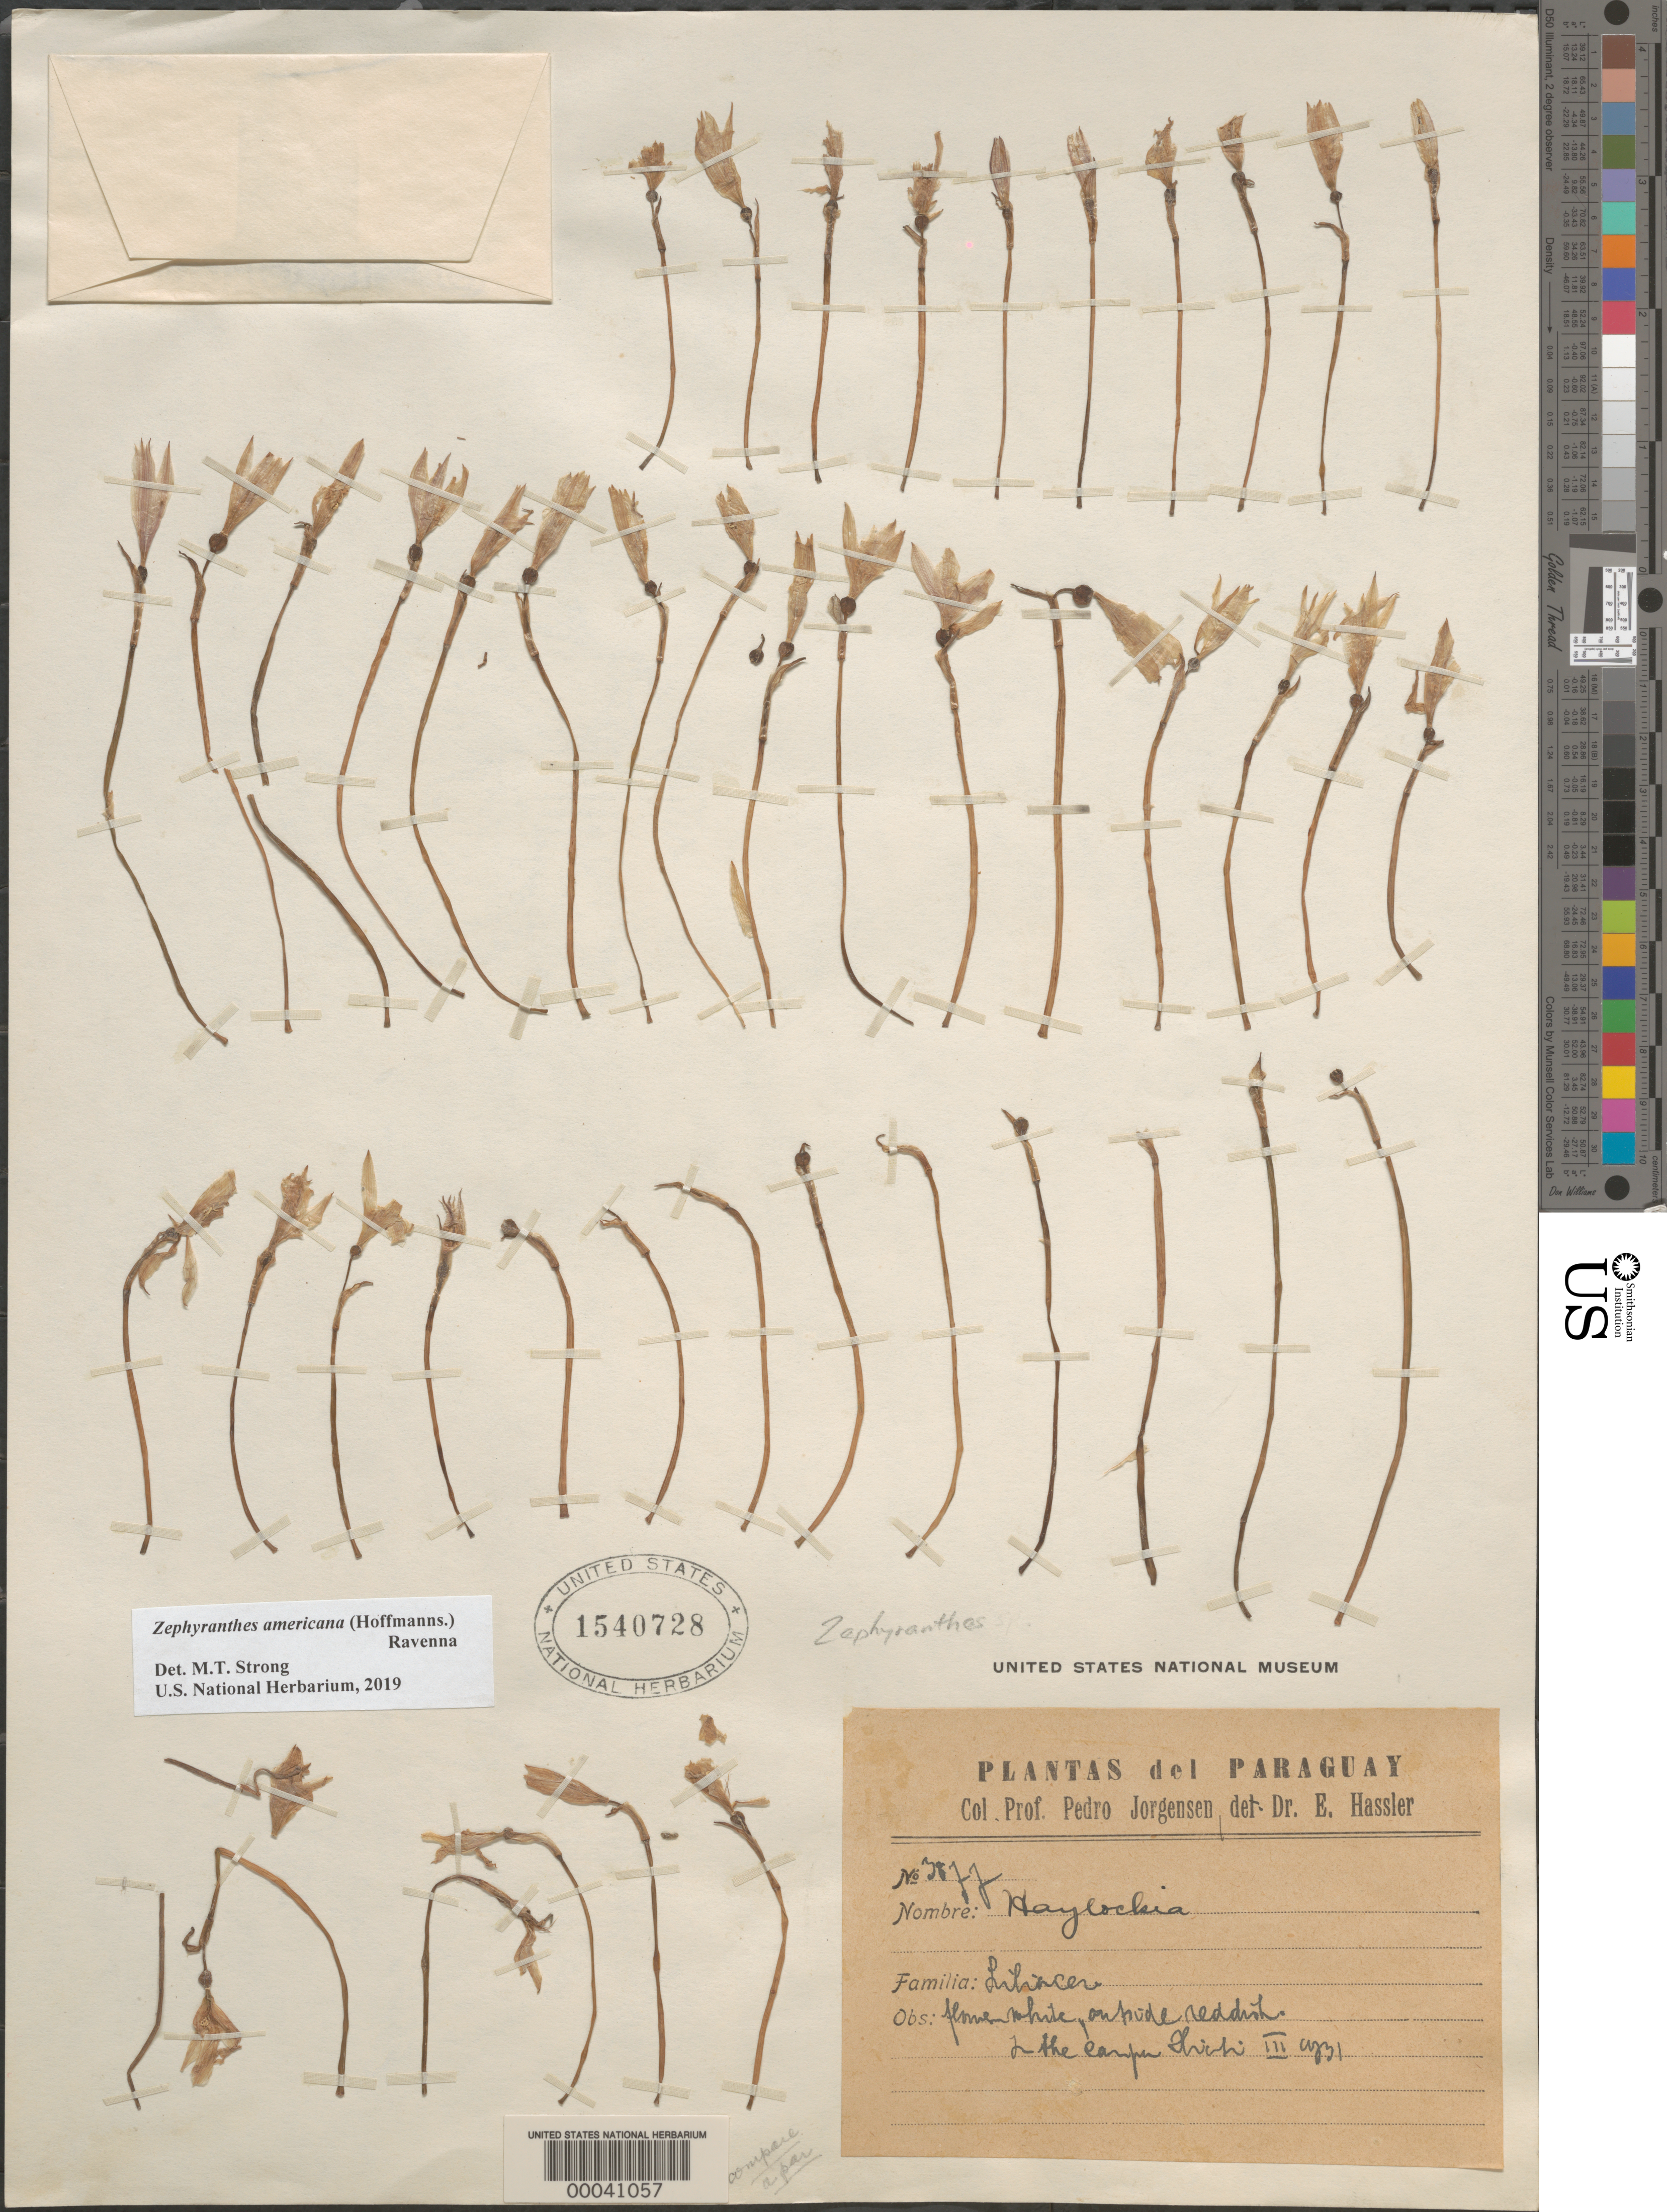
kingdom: Plantae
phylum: Tracheophyta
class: Liliopsida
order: Asparagales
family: Amaryllidaceae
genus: Zephyranthes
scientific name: Zephyranthes americana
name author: (Hoffmanns.) Ravenna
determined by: Strong, Mark T., (BOT), Smithsonian Institution - National Museum of Natural History (UNITED STATES)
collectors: P. Jorgensen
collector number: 3877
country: Paraguay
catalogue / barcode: US 1540728